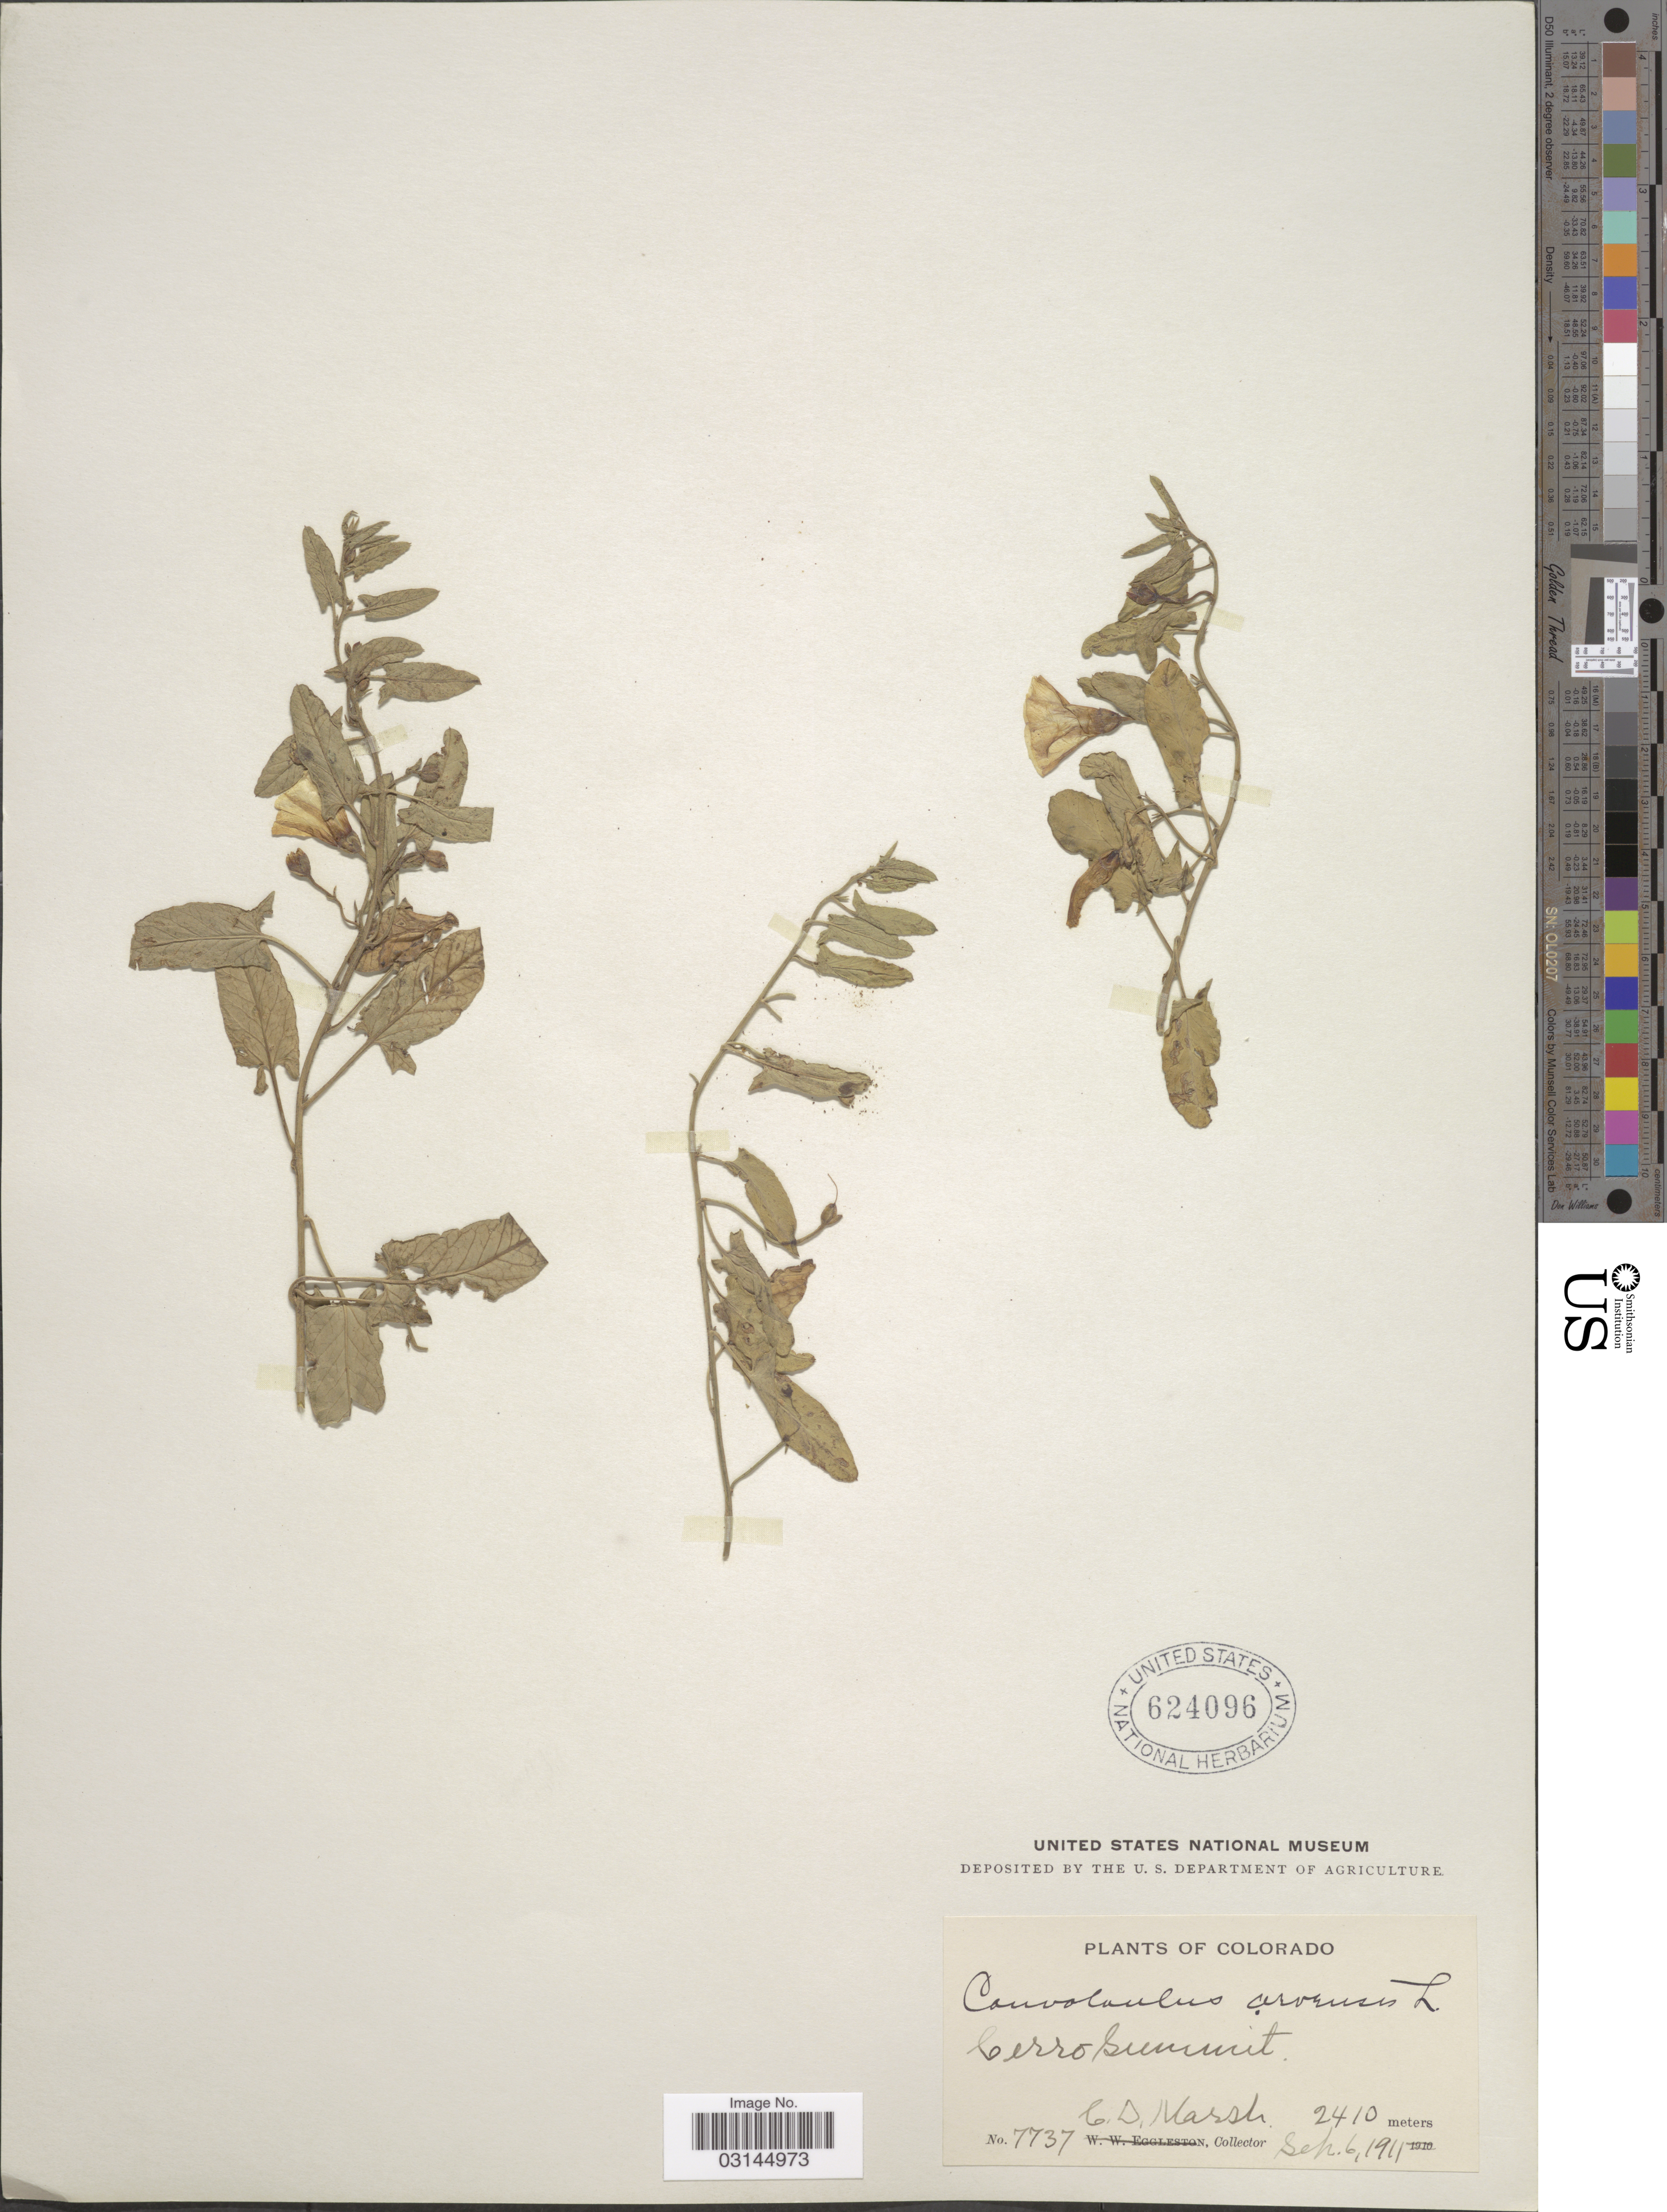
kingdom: Plantae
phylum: Tracheophyta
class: Magnoliopsida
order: Solanales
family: Convolvulaceae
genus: Convolvulus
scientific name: Convolvulus arvensis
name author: L.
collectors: C. D. Marsh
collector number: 7737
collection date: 1911-09-06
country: United States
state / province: Colorado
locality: Cerro Summit.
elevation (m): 2410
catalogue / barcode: US 624096